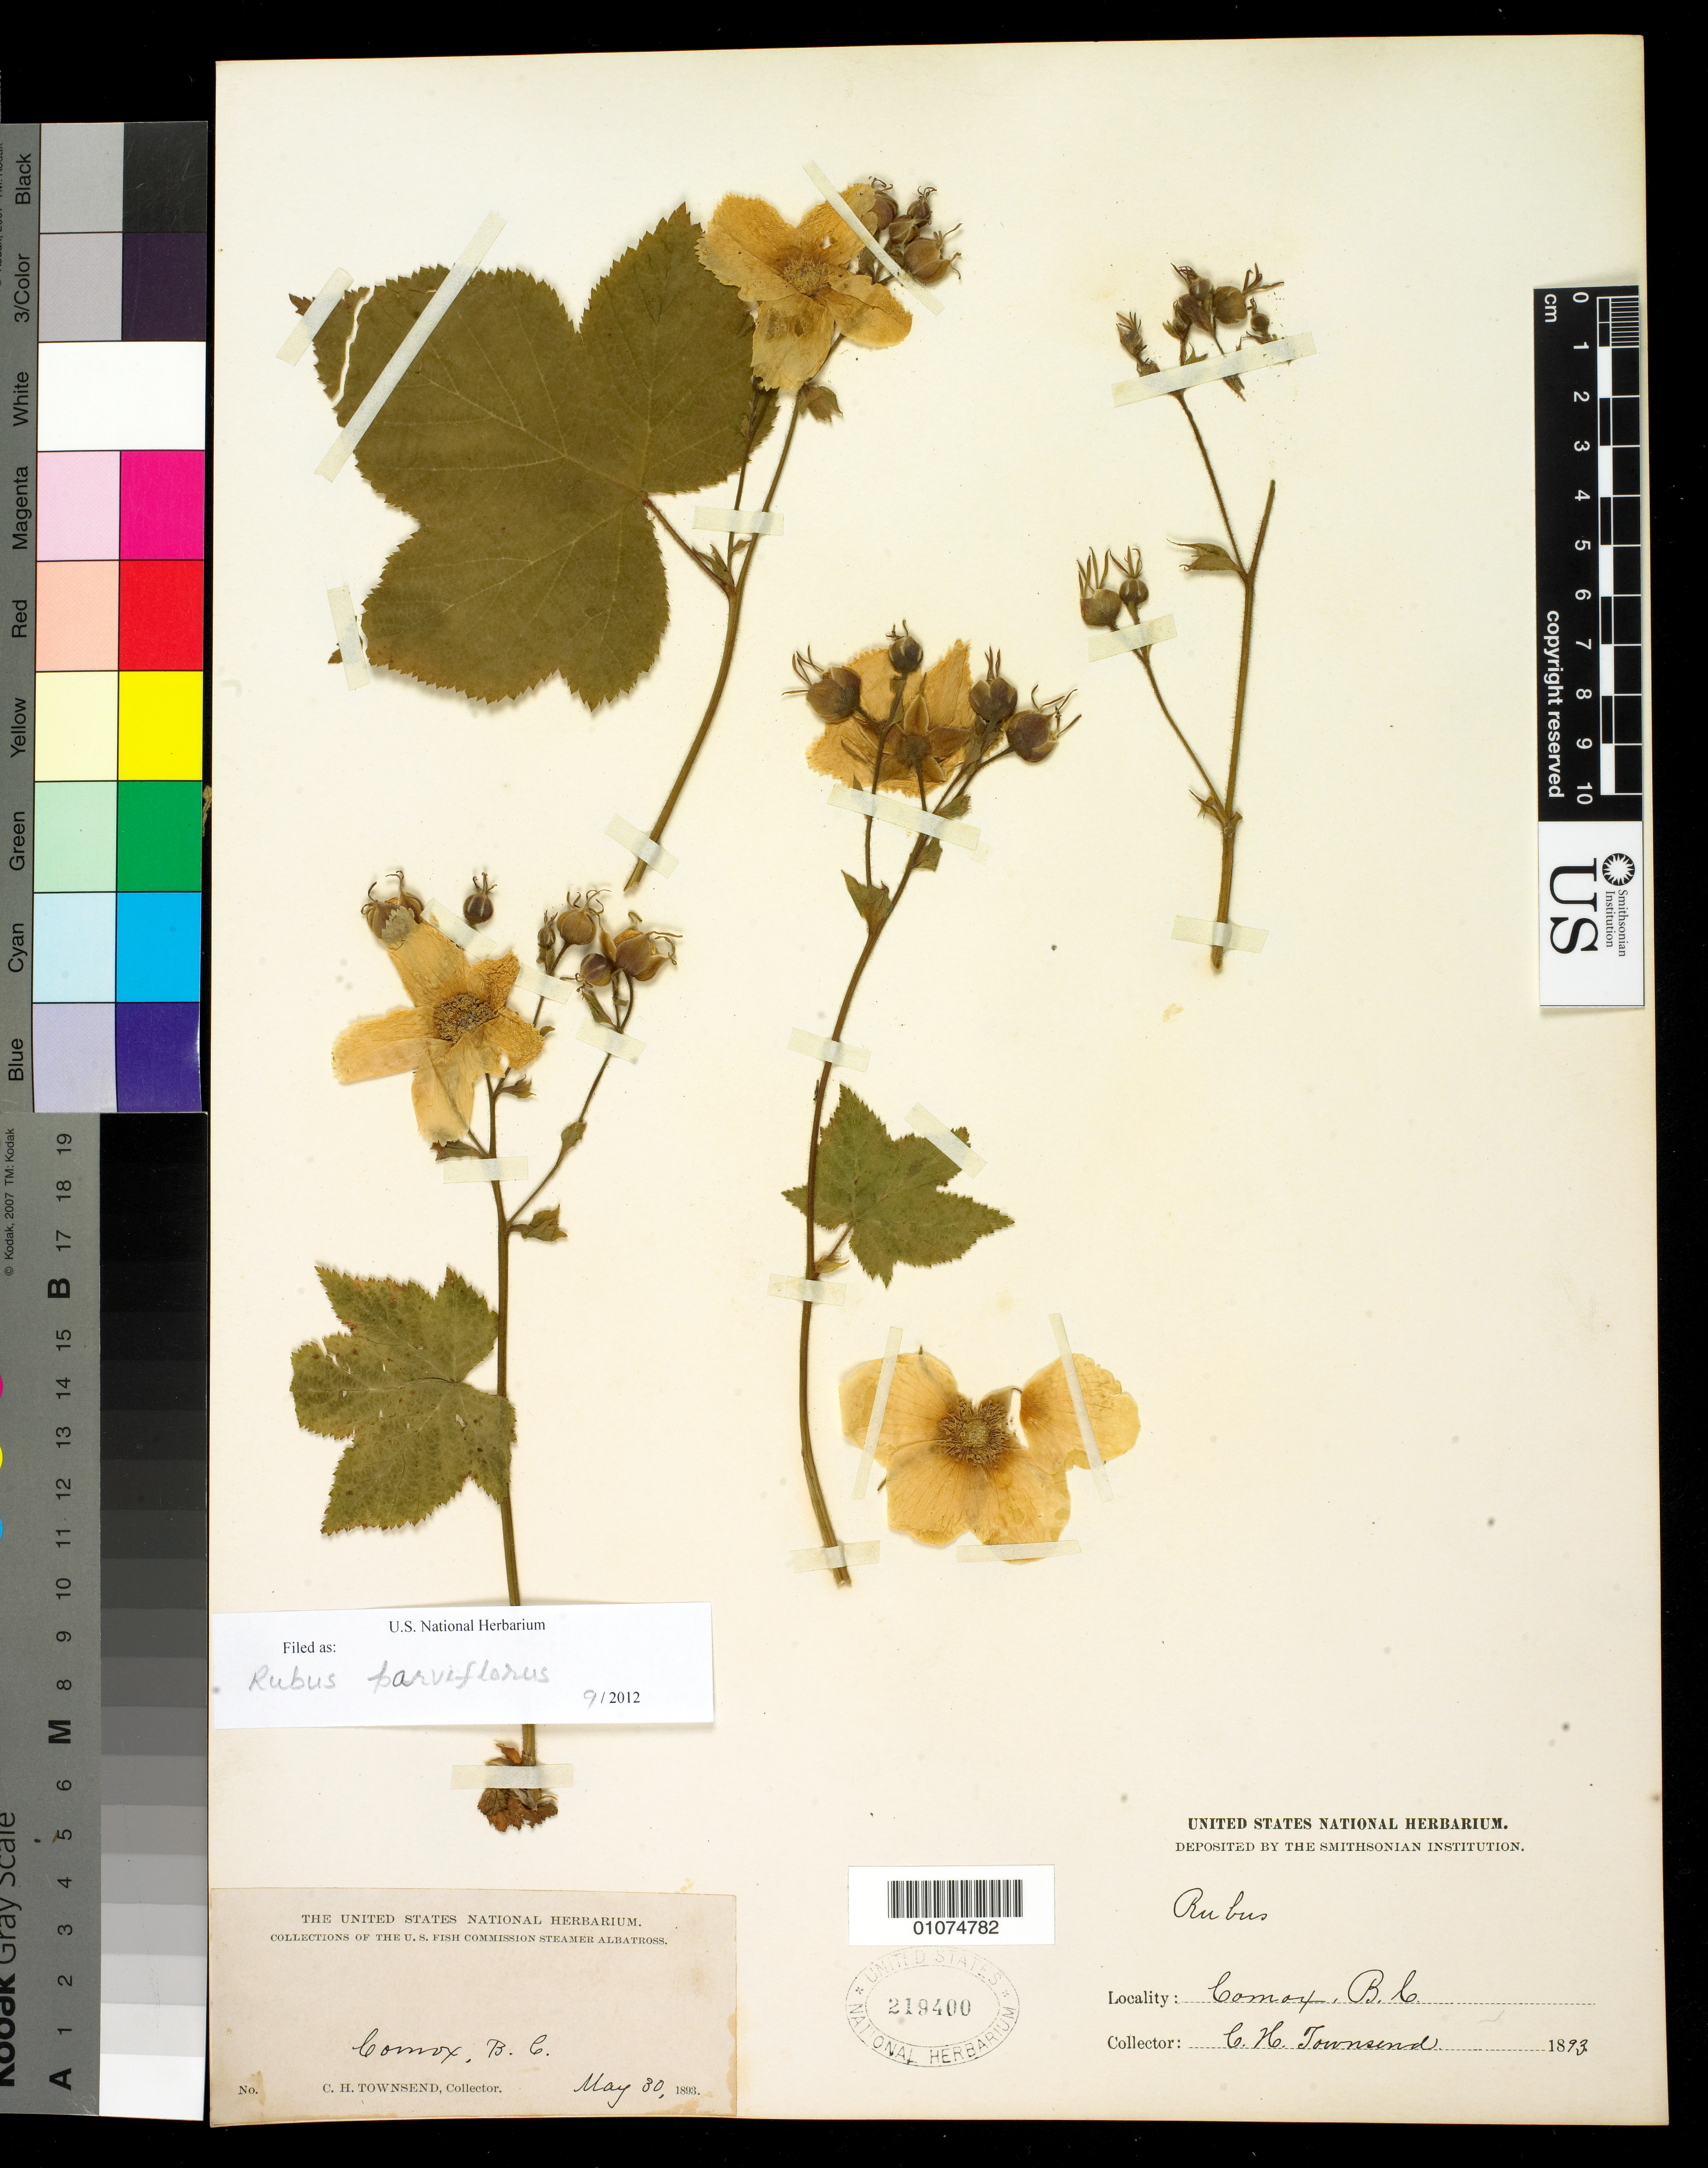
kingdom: Plantae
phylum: Tracheophyta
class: Magnoliopsida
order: Rosales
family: Rosaceae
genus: Rubus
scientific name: Rubus parviflorus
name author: Nutt.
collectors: C. H. Townsend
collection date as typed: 30 May 1893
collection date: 1893-05-30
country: Canada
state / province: British Columbia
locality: Comox, British Columbia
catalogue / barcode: US 219400